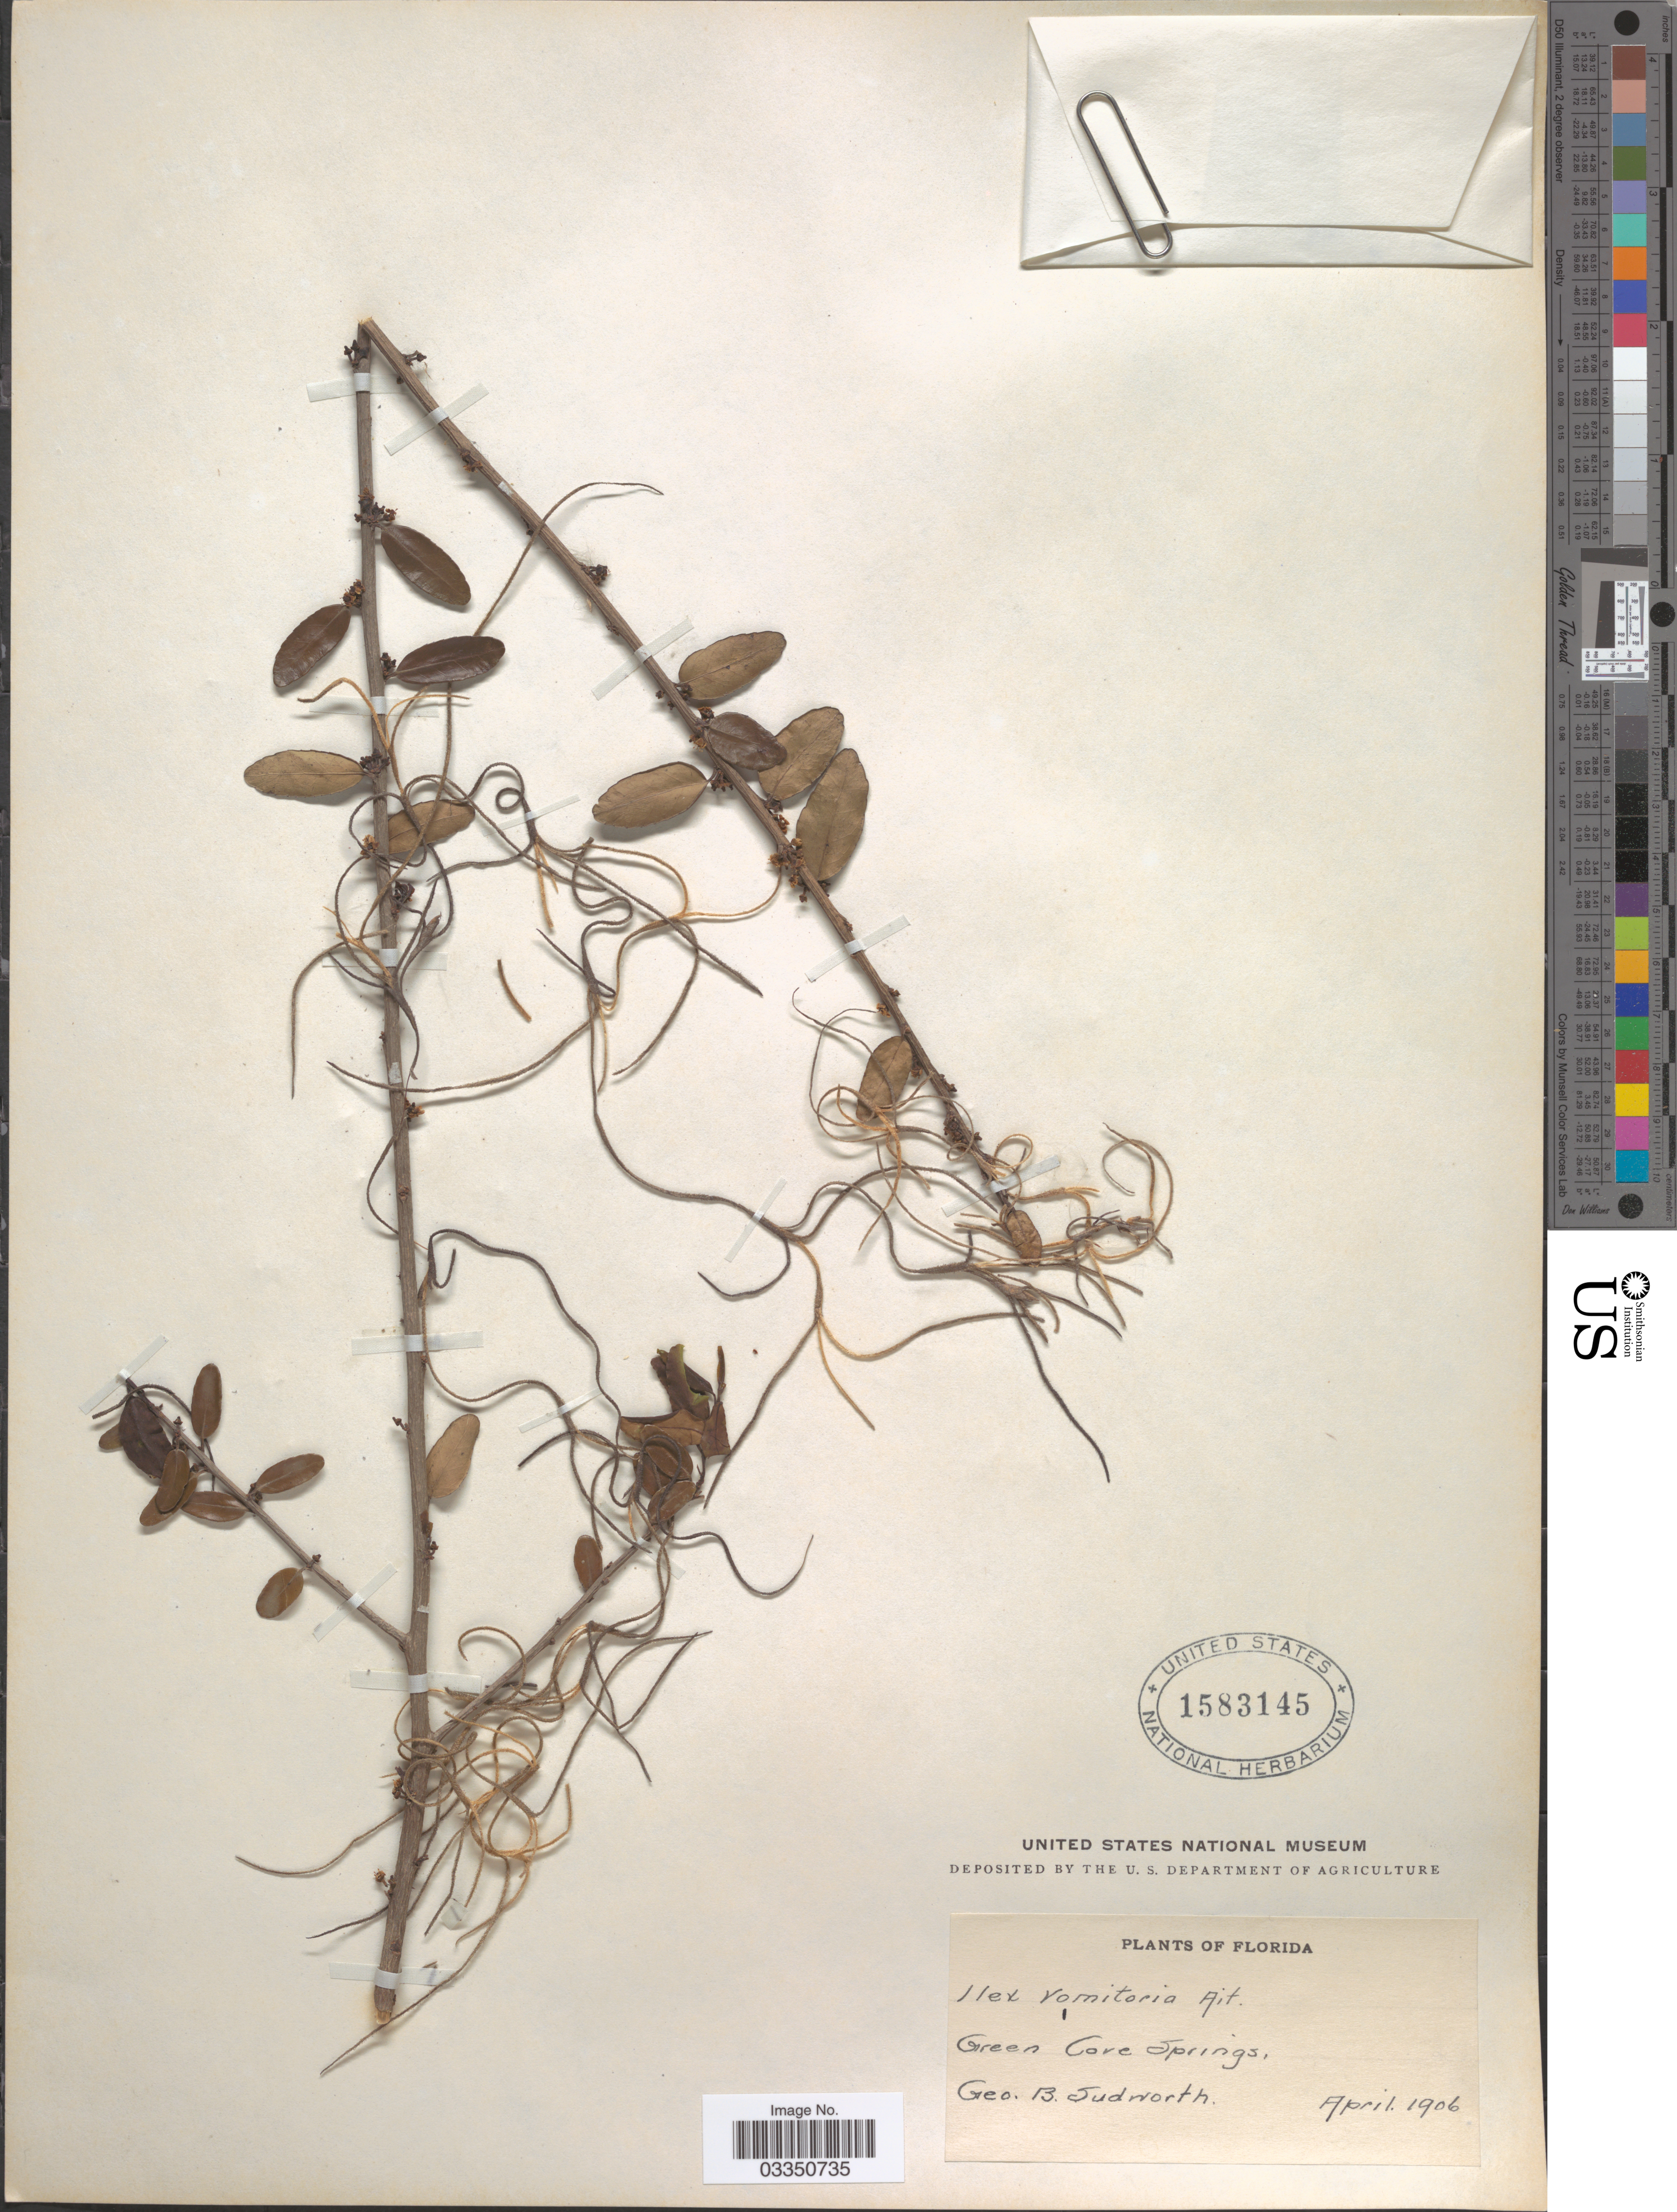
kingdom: Plantae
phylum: Tracheophyta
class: Magnoliopsida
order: Aquifoliales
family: Aquifoliaceae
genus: Ilex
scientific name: Ilex vomitoria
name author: Aiton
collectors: G. B. Sudworth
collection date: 1906-04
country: United States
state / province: Florida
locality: Green Cove Springs.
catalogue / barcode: US 1583145